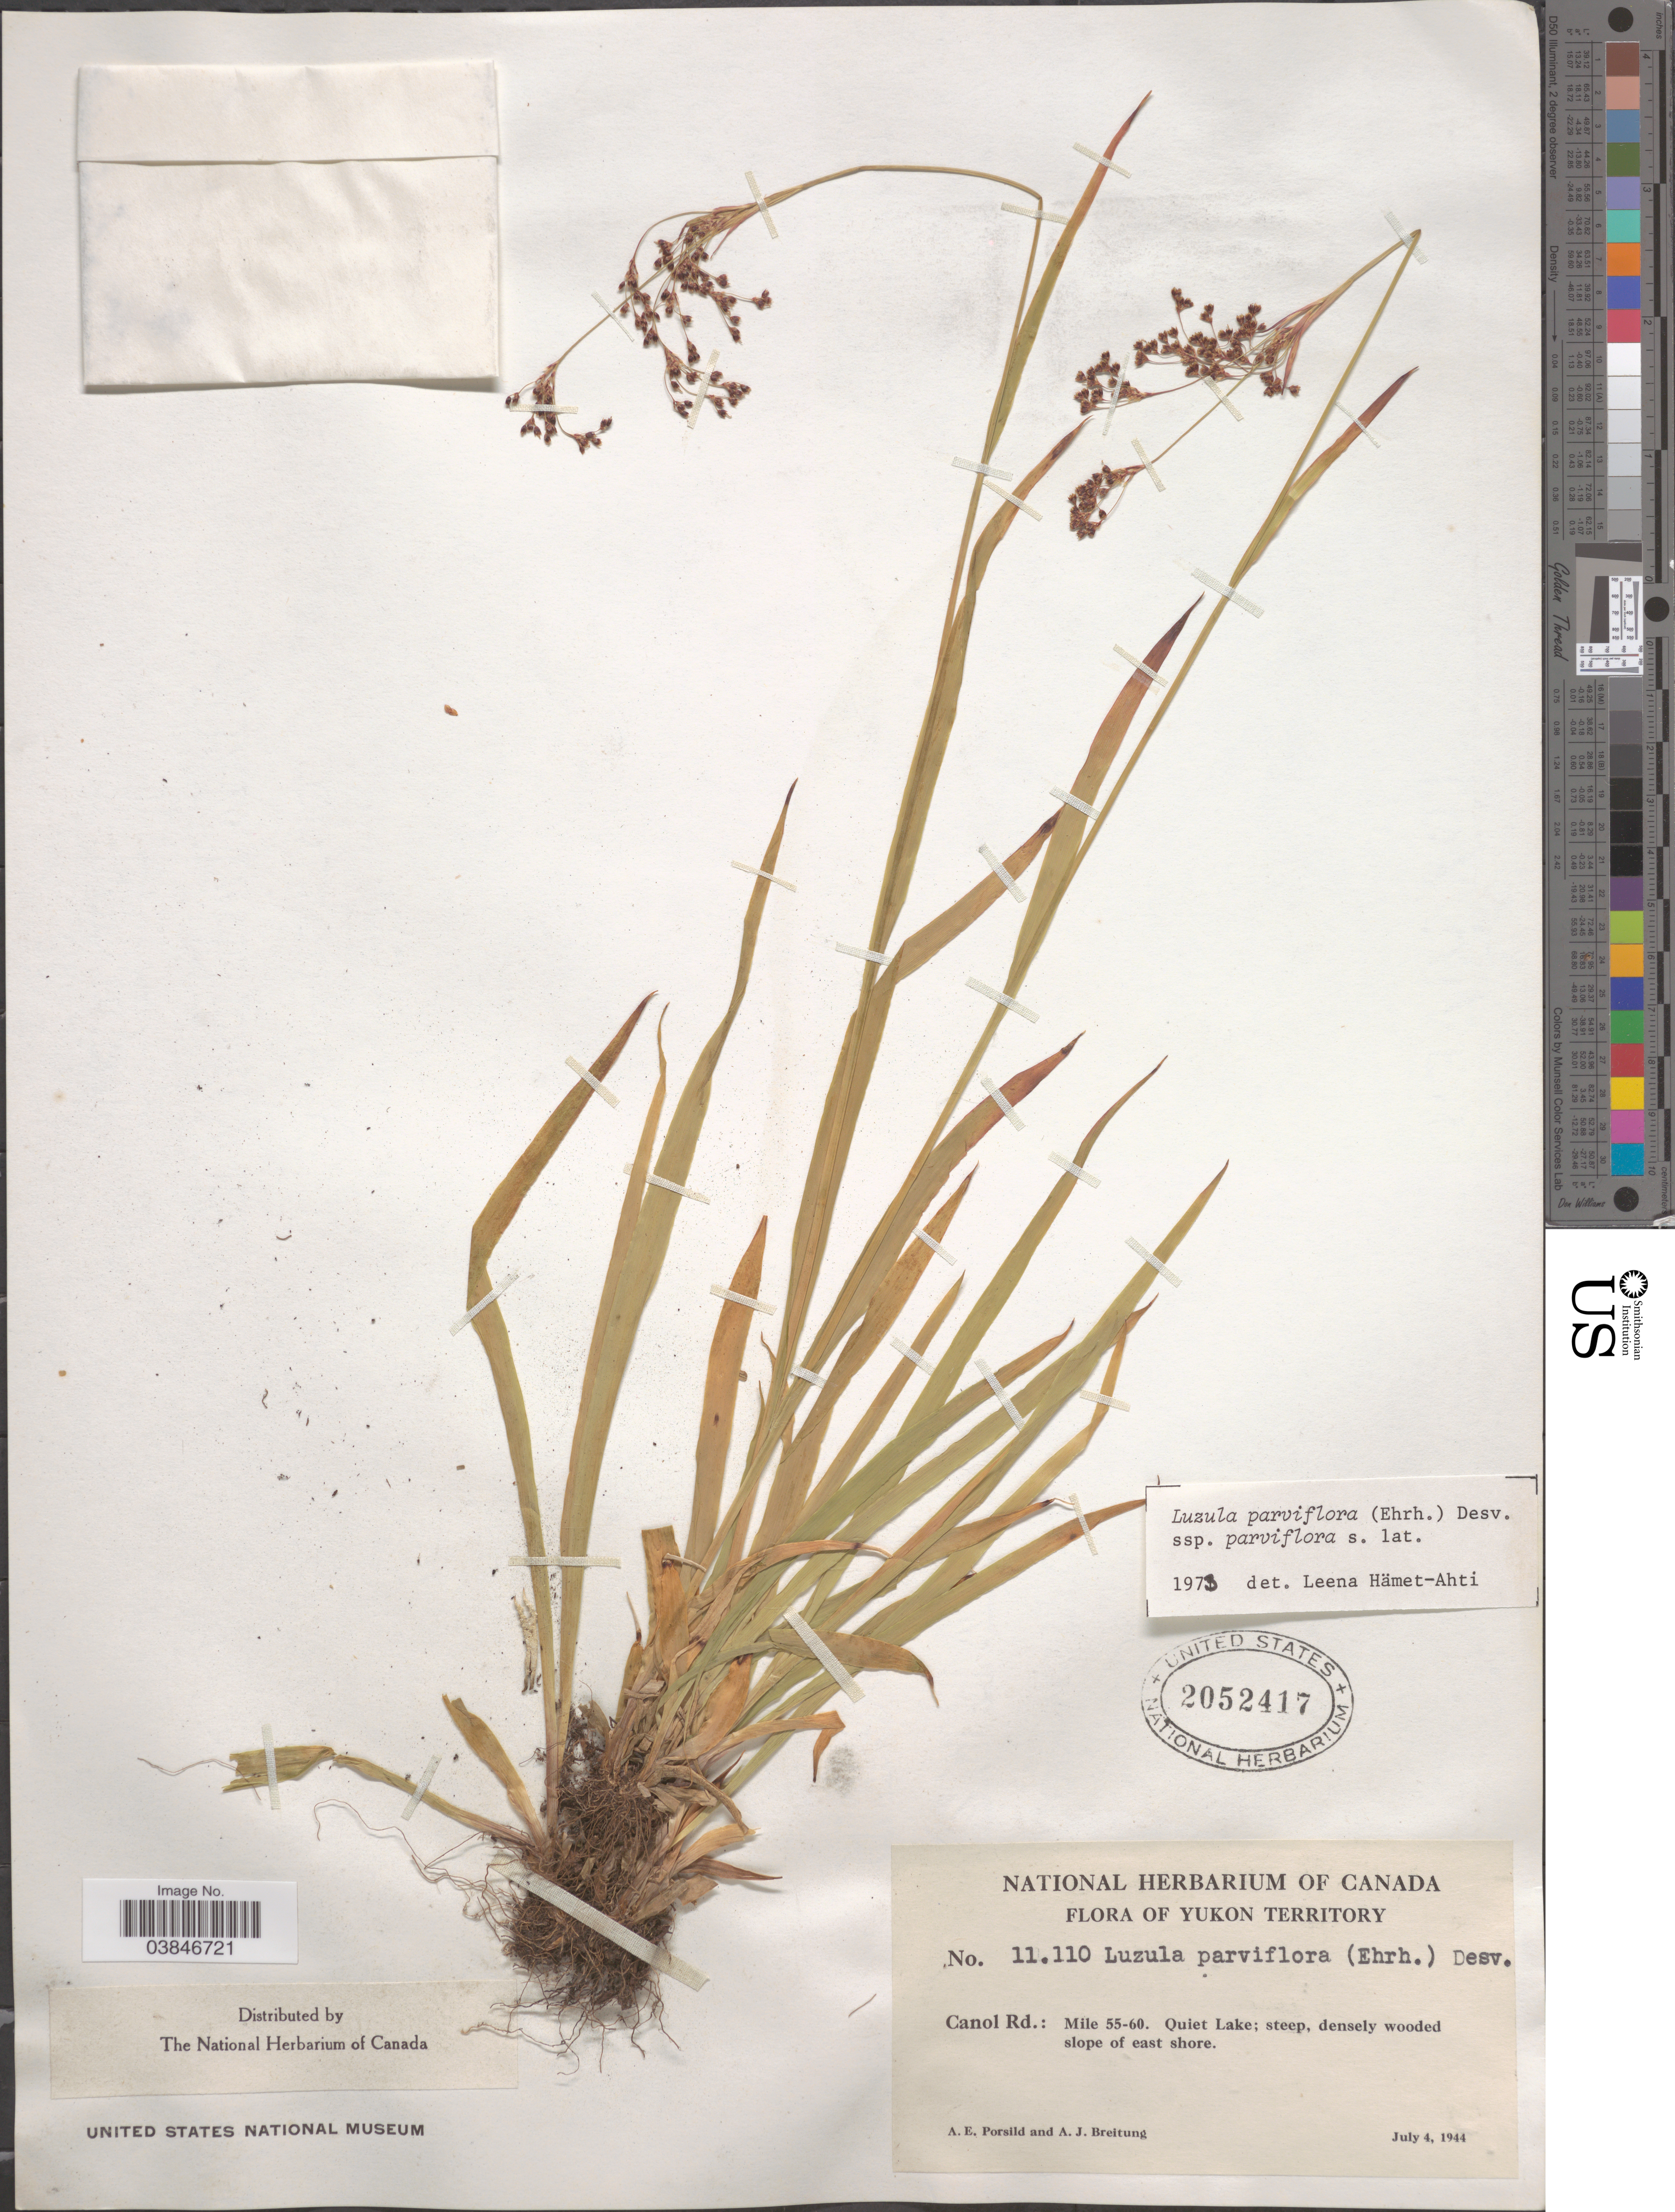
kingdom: Plantae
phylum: Tracheophyta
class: Liliopsida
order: Poales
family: Juncaceae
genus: Luzula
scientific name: Luzula parviflora subsp. parviflora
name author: (Ehrh.) Desv.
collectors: A. E. Porsild & A. Breitung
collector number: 11110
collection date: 1944-07-04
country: Canada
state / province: Yukon Territory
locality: Canol Rd.: Mile 55-60. Quiet Lake; slope of east shore.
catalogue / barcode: US 2052417